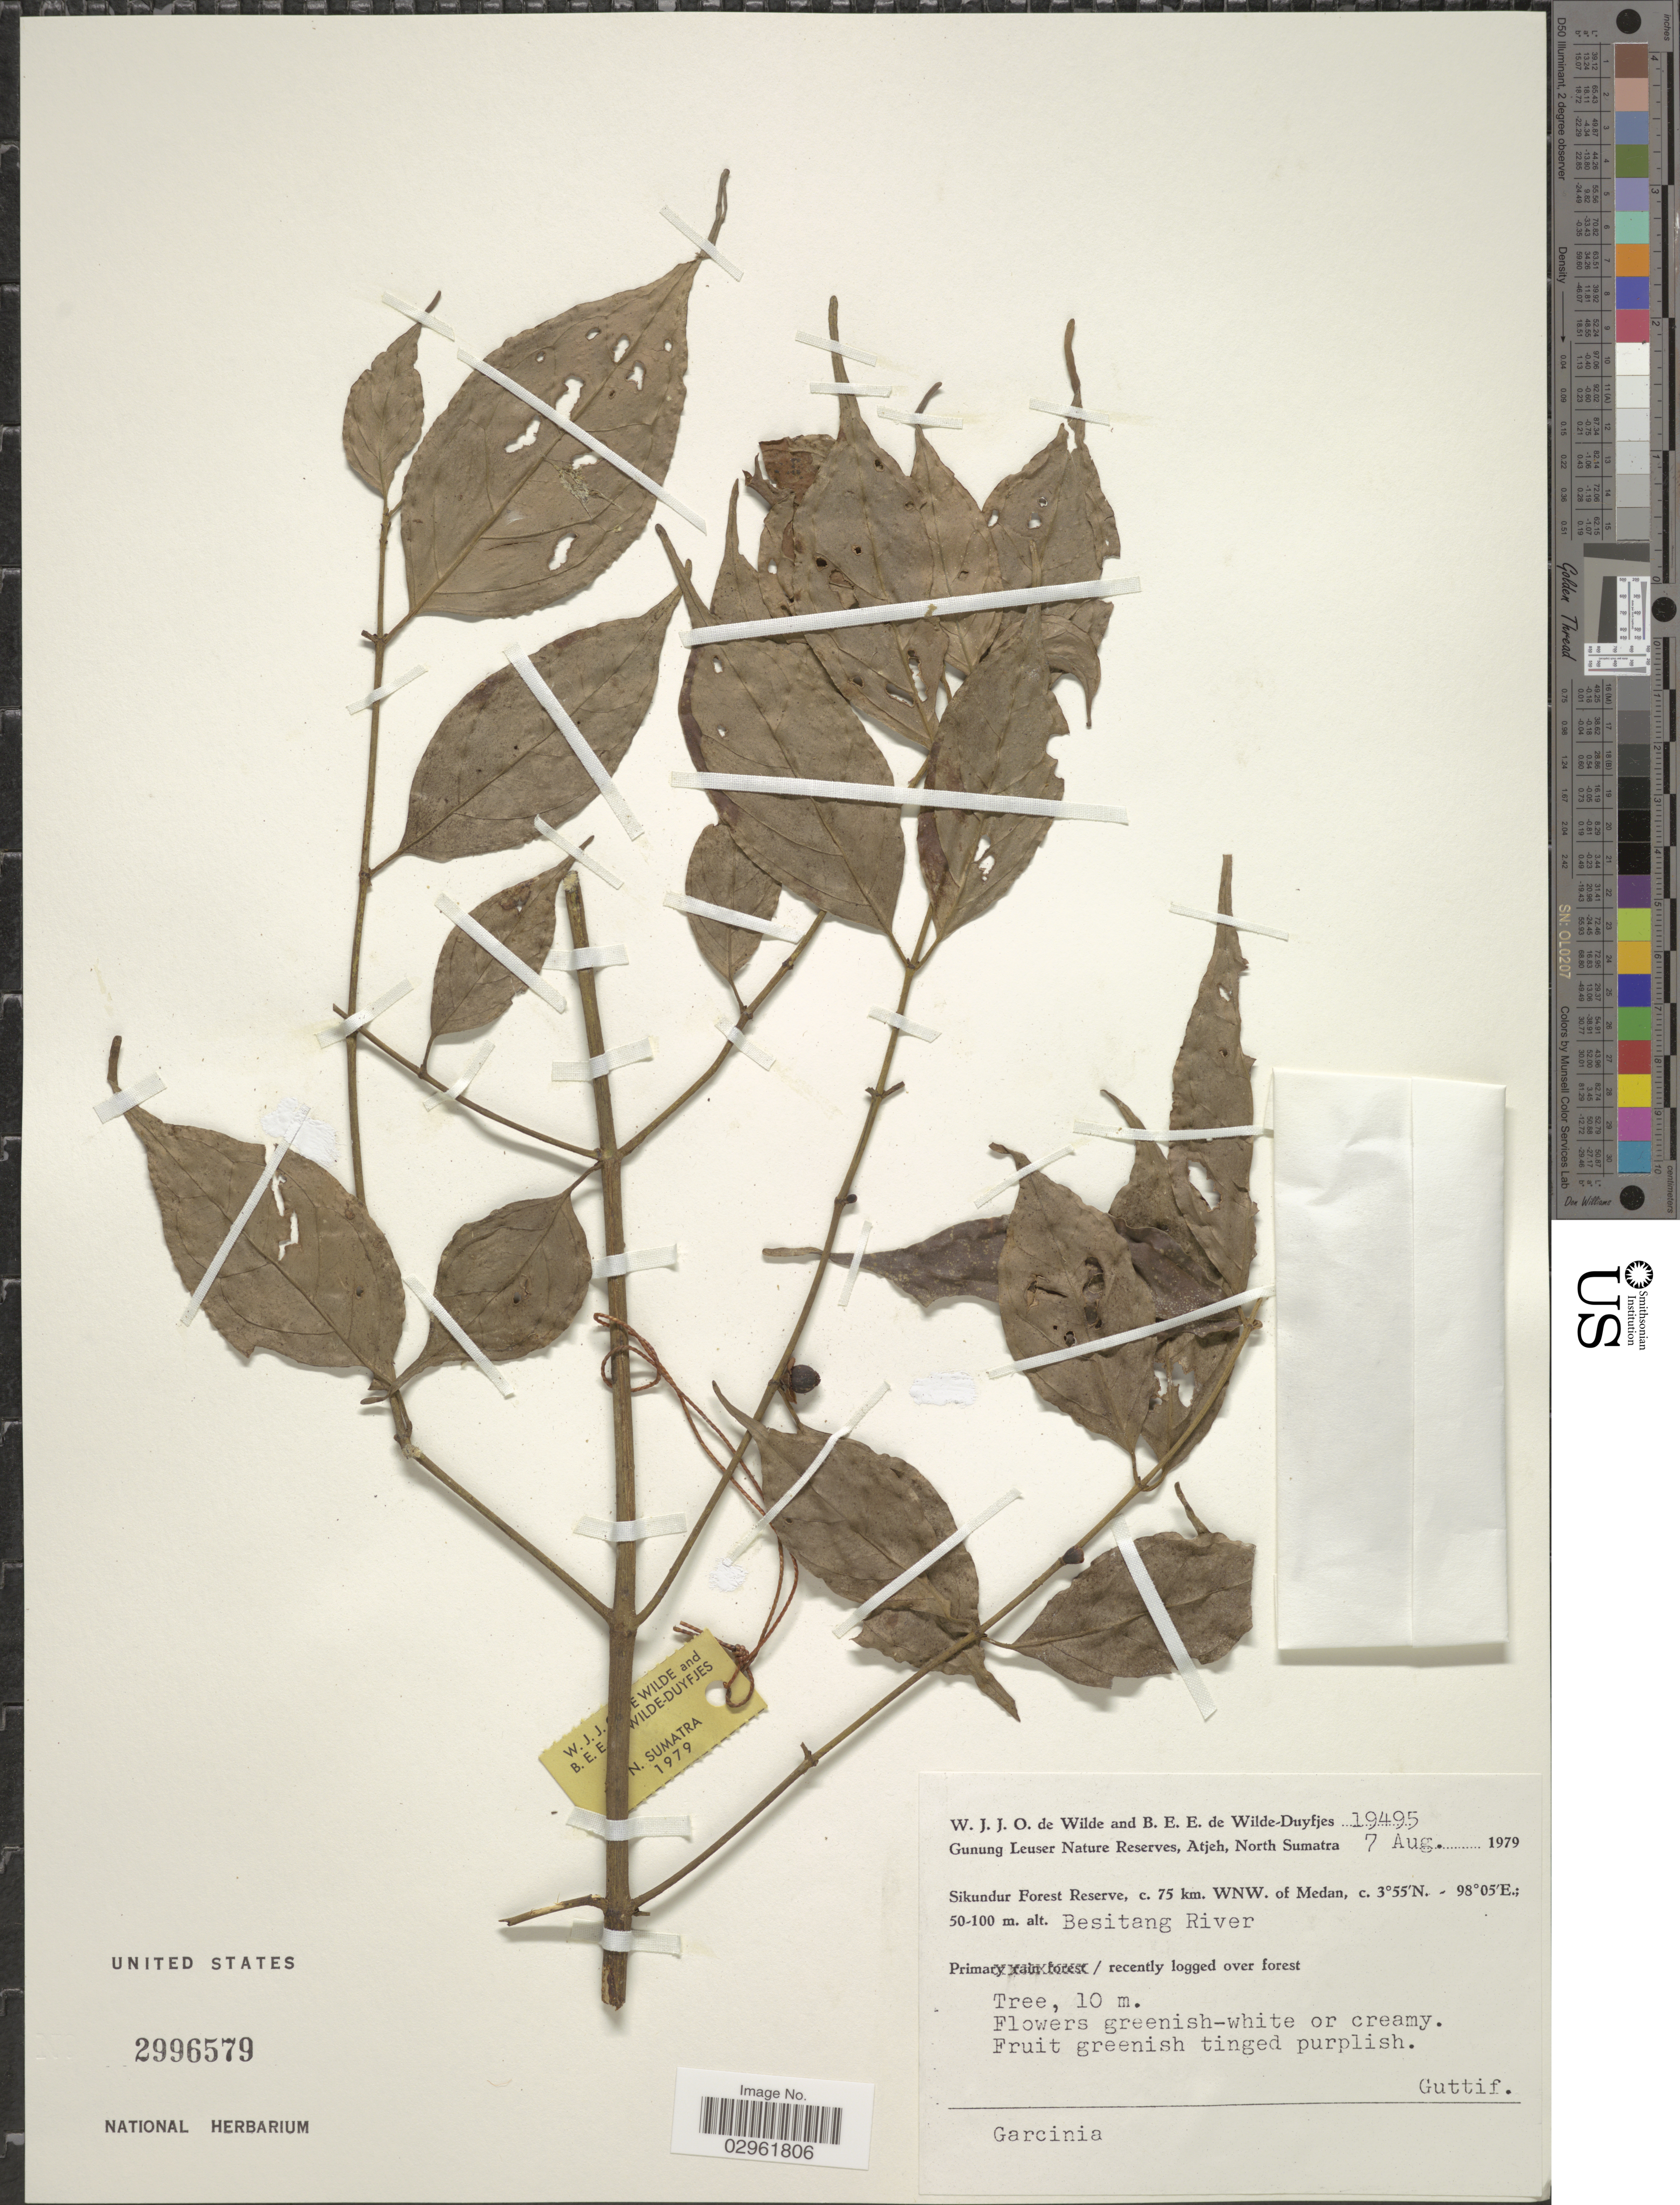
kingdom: Plantae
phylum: Tracheophyta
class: Magnoliopsida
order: Malpighiales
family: Clusiaceae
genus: Garcinia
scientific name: Garcinia sp.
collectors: W. J. de Wilde & B. E. de Wilde-Duyfjes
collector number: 19495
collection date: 1979-08-07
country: Indonesia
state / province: Sumatra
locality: Gunung Leuser Nature Reserve, Atjeh, North Sumatra, Sikundur Forest Reserve, c. 75 km. WNW. of Medan, Besitang River.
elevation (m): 50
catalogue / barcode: US 2996579